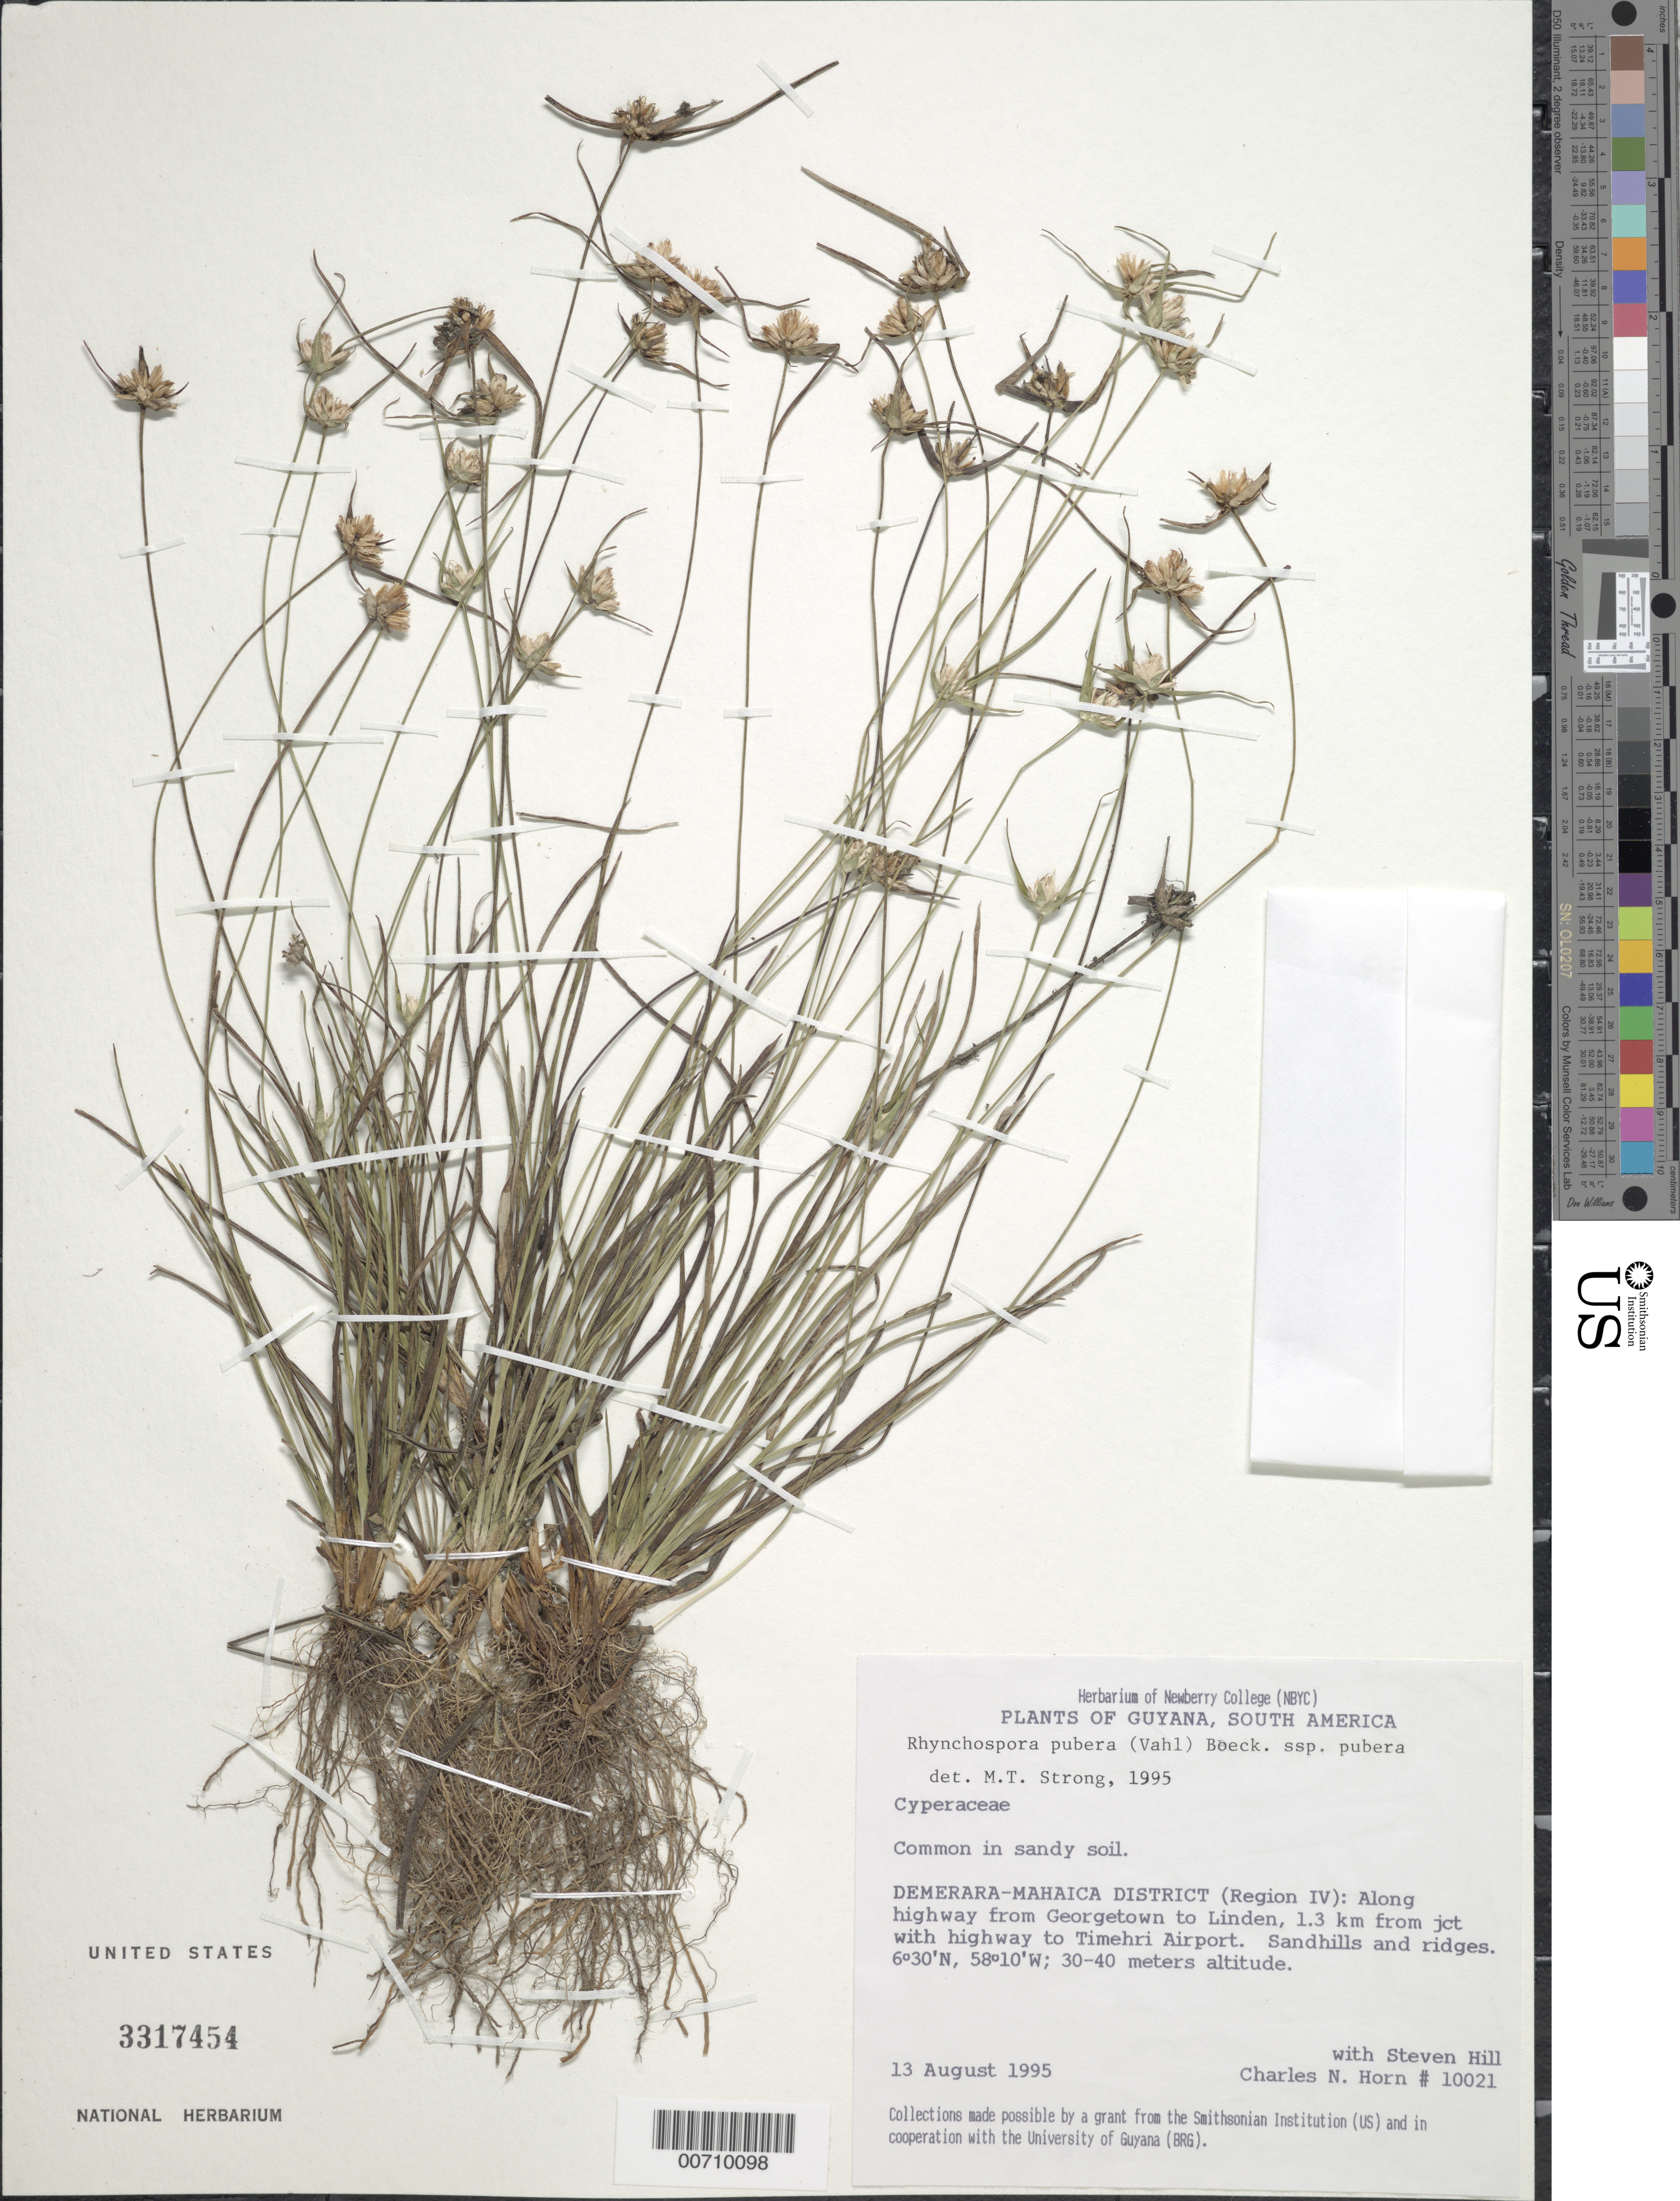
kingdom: Plantae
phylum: Tracheophyta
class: Liliopsida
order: Poales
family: Cyperaceae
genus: Rhynchospora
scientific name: Rhynchospora pubera subsp. pubera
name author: (Vahl) Boeckeler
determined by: Strong, M. T., (US), Smithsonian Institution - National Museum of Natural History (UNITED STATES)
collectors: C. N. Horn & S. Hill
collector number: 10021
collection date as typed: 13-Aug-95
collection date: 1995-08-13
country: Guyana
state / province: Demerara-Mahaica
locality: Georgetown to Linden highway, 1.3 km from junct. with hwy. to Timehri Airport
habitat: Sandhills and ridges, sandy soil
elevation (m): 30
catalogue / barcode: US 3317454